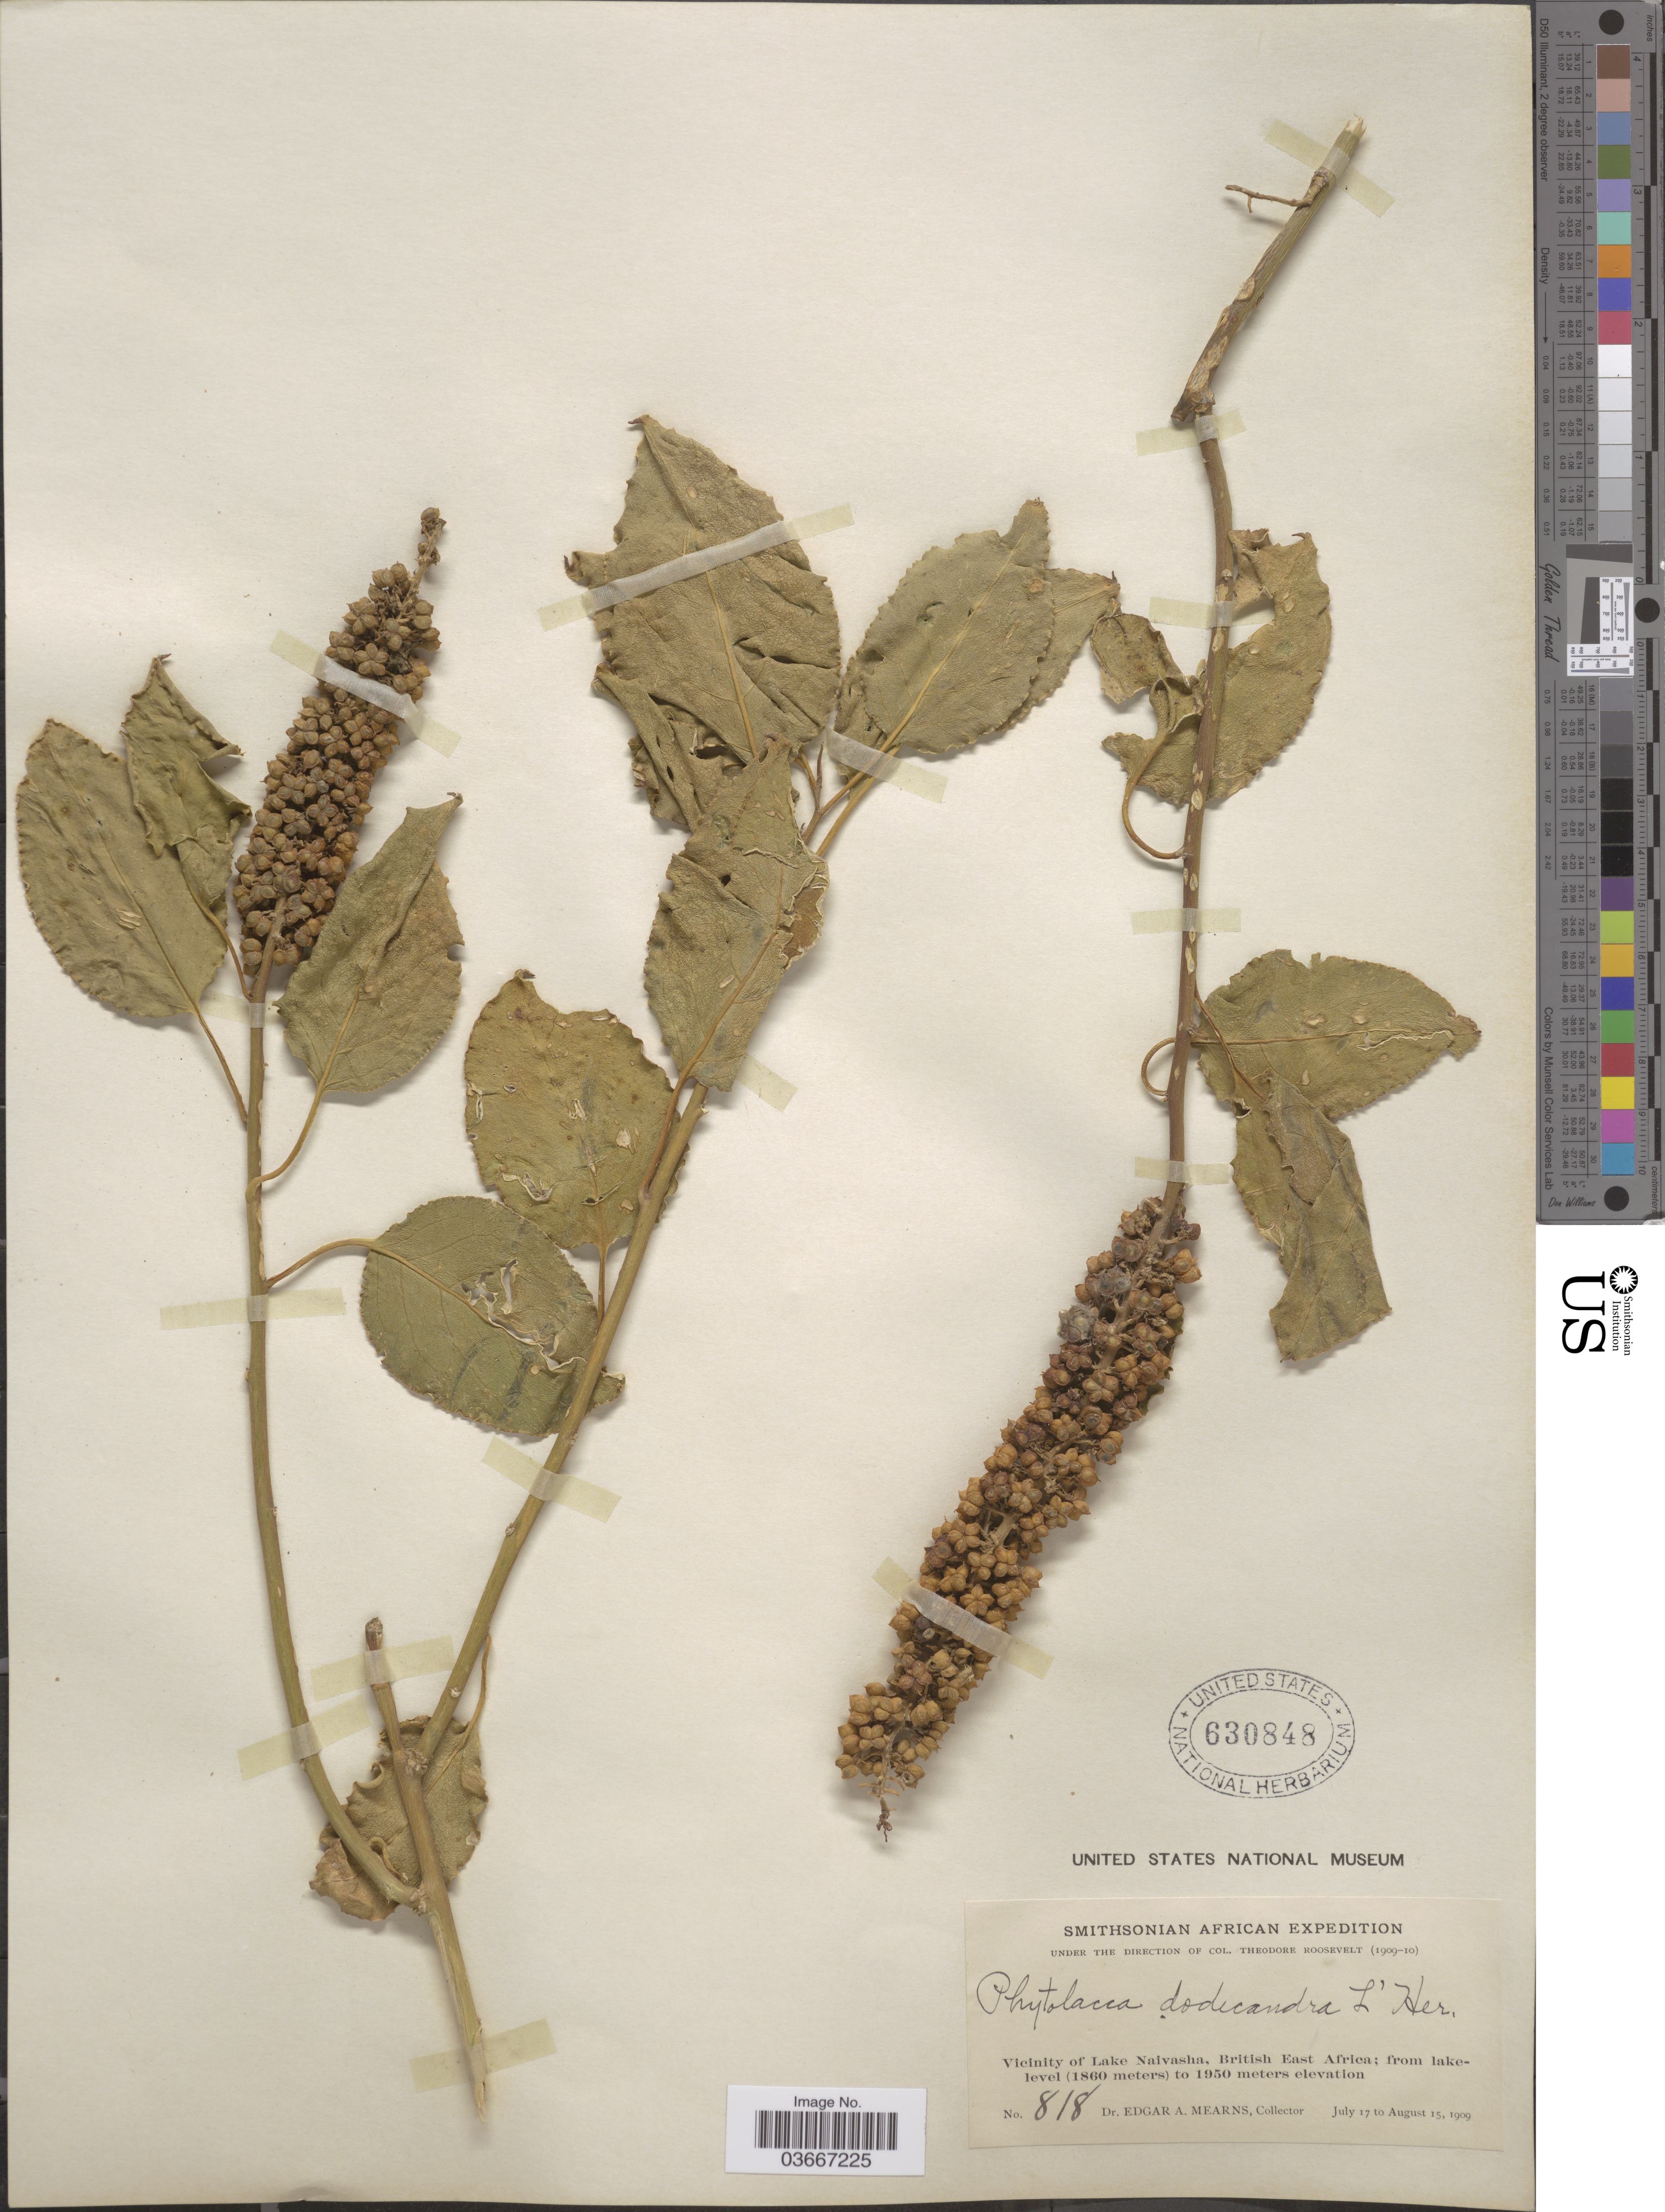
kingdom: Plantae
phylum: Tracheophyta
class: Magnoliopsida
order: Caryophyllales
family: Phytolaccaceae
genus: Phytolacca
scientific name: Phytolacca dodecandra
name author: L'Hér.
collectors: E. A. Mearns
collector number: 818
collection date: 1909-07-17/1909-08-15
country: Kenya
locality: Vicinity of Lake Naivasha, British East Africa.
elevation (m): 1860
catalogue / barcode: US 630848